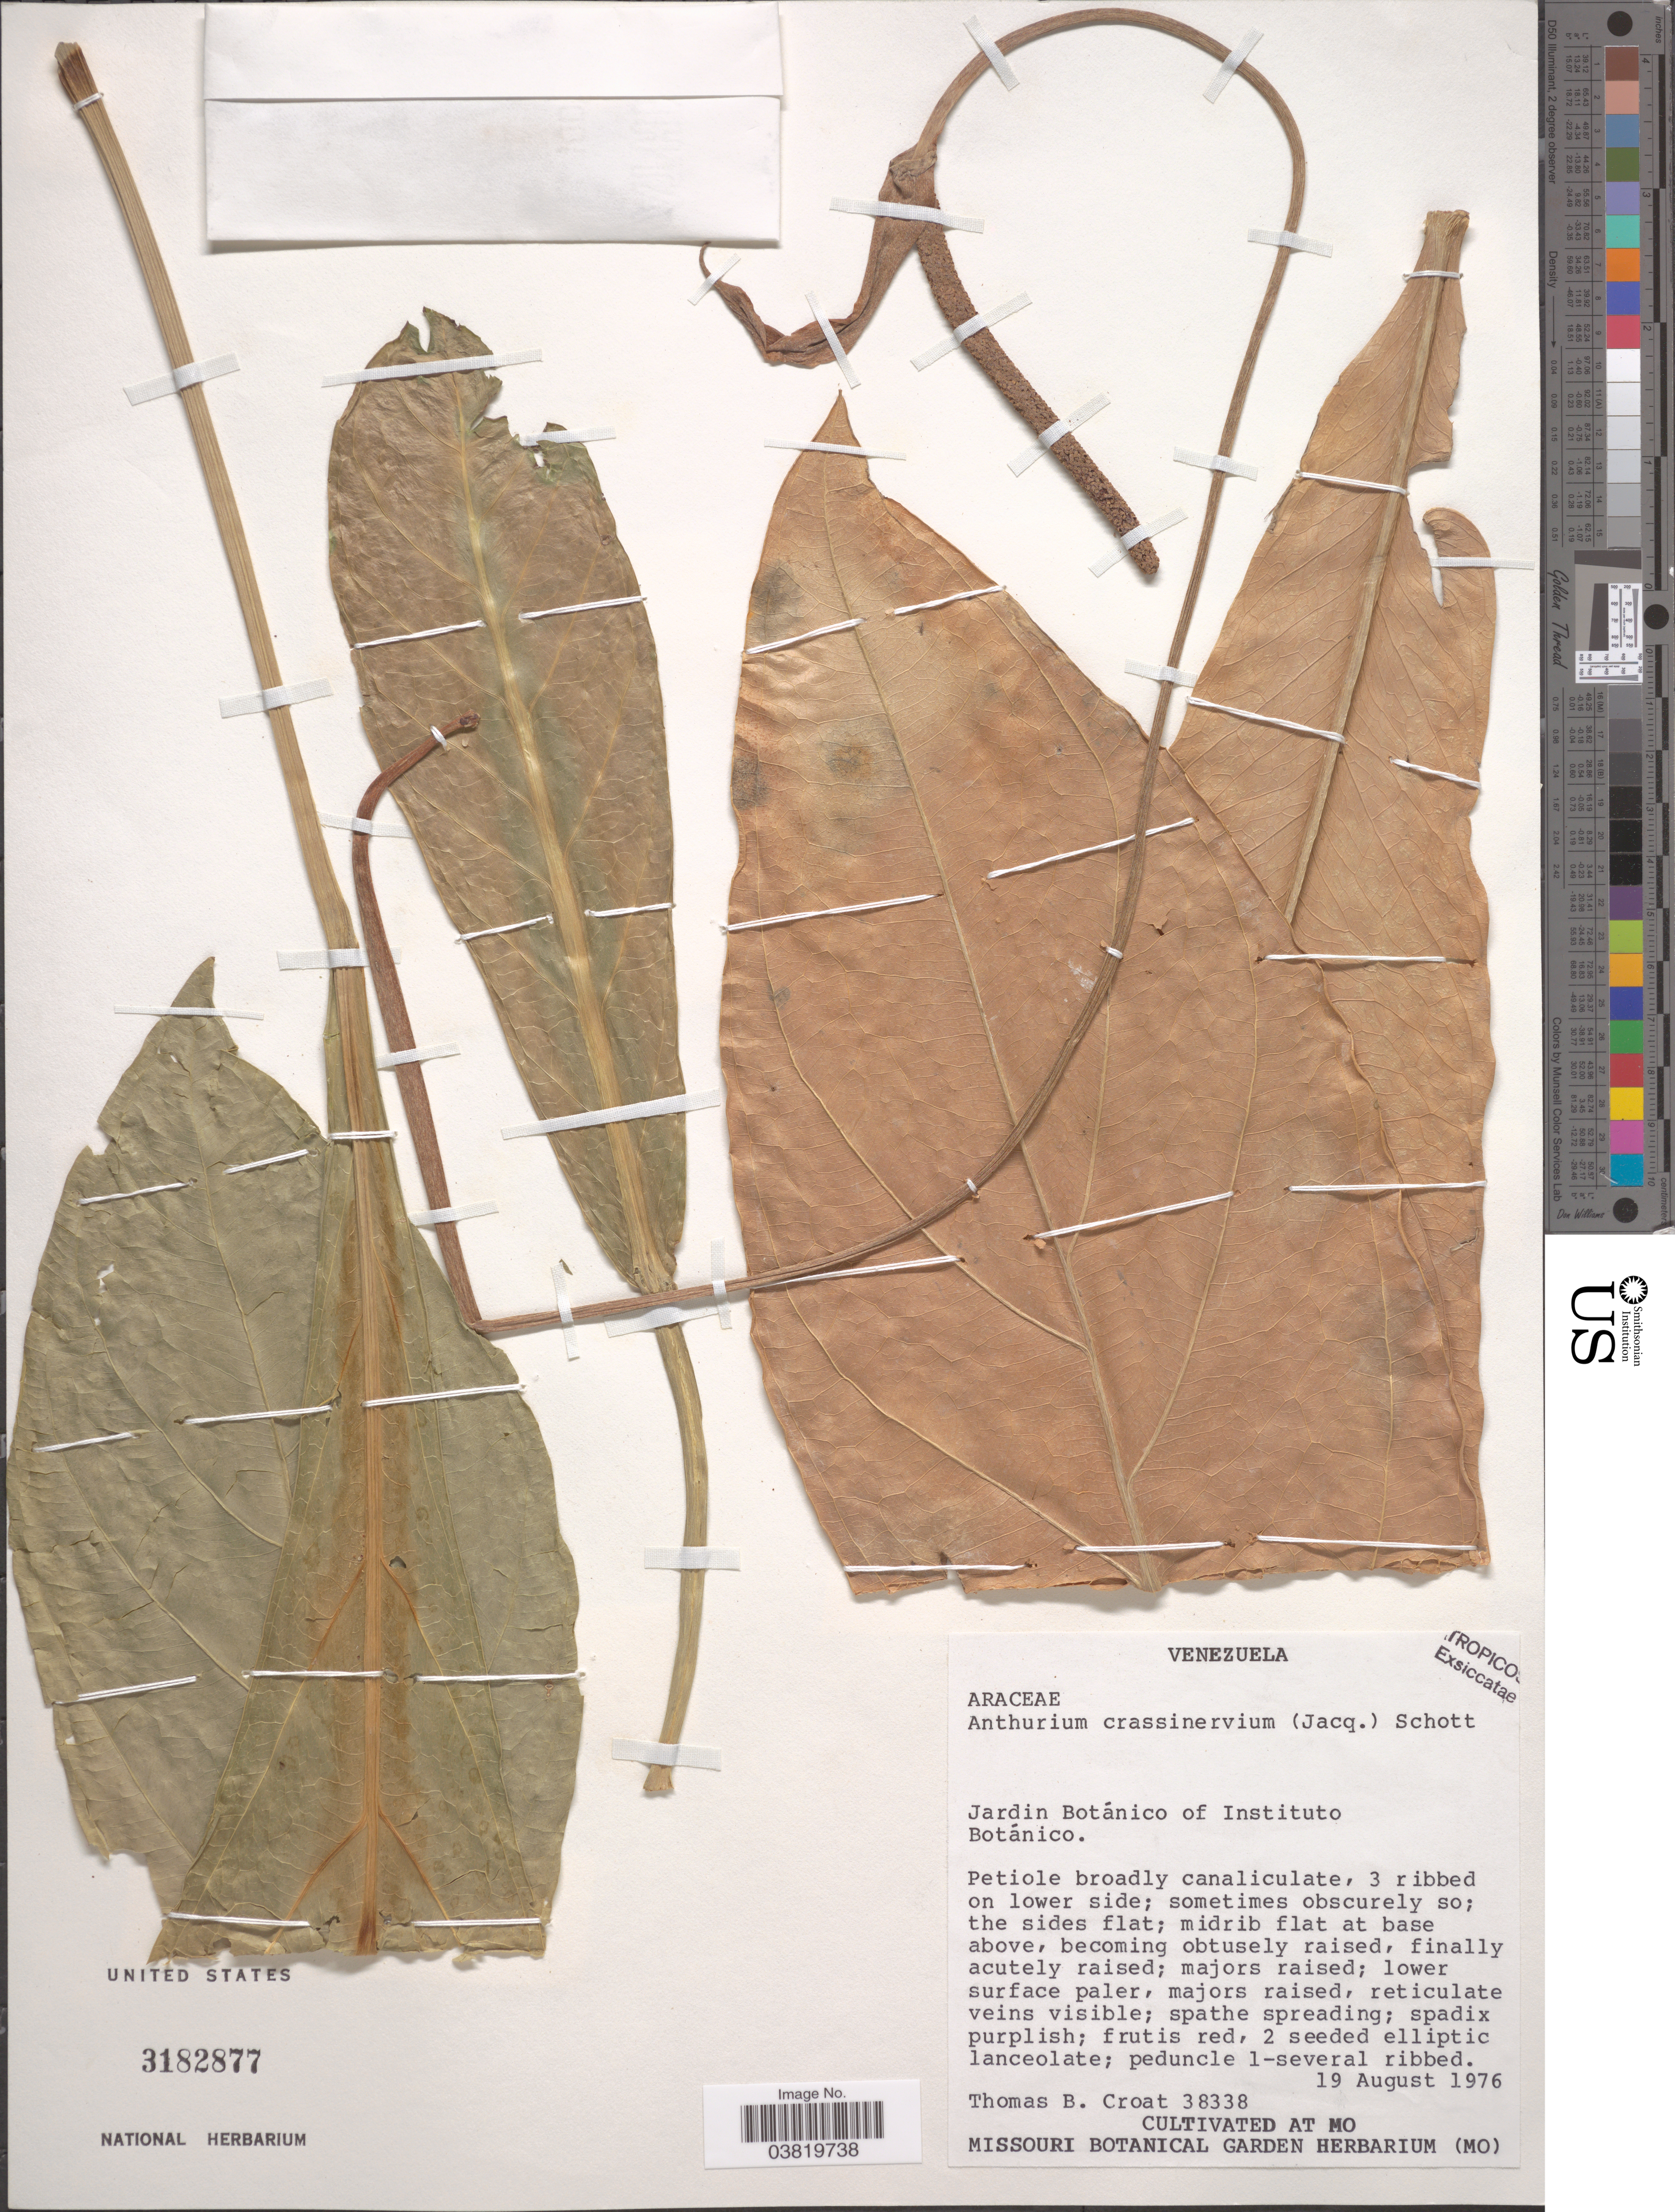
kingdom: Plantae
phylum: Tracheophyta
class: Liliopsida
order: Alismatales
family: Araceae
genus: Anthurium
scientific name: Anthurium crassinervium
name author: (Jacq.) Schott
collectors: T. B. Croat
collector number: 38338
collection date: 1976-08-19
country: Venezuela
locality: Jardin Botánico of instituto Botánico.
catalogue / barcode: US 3182877